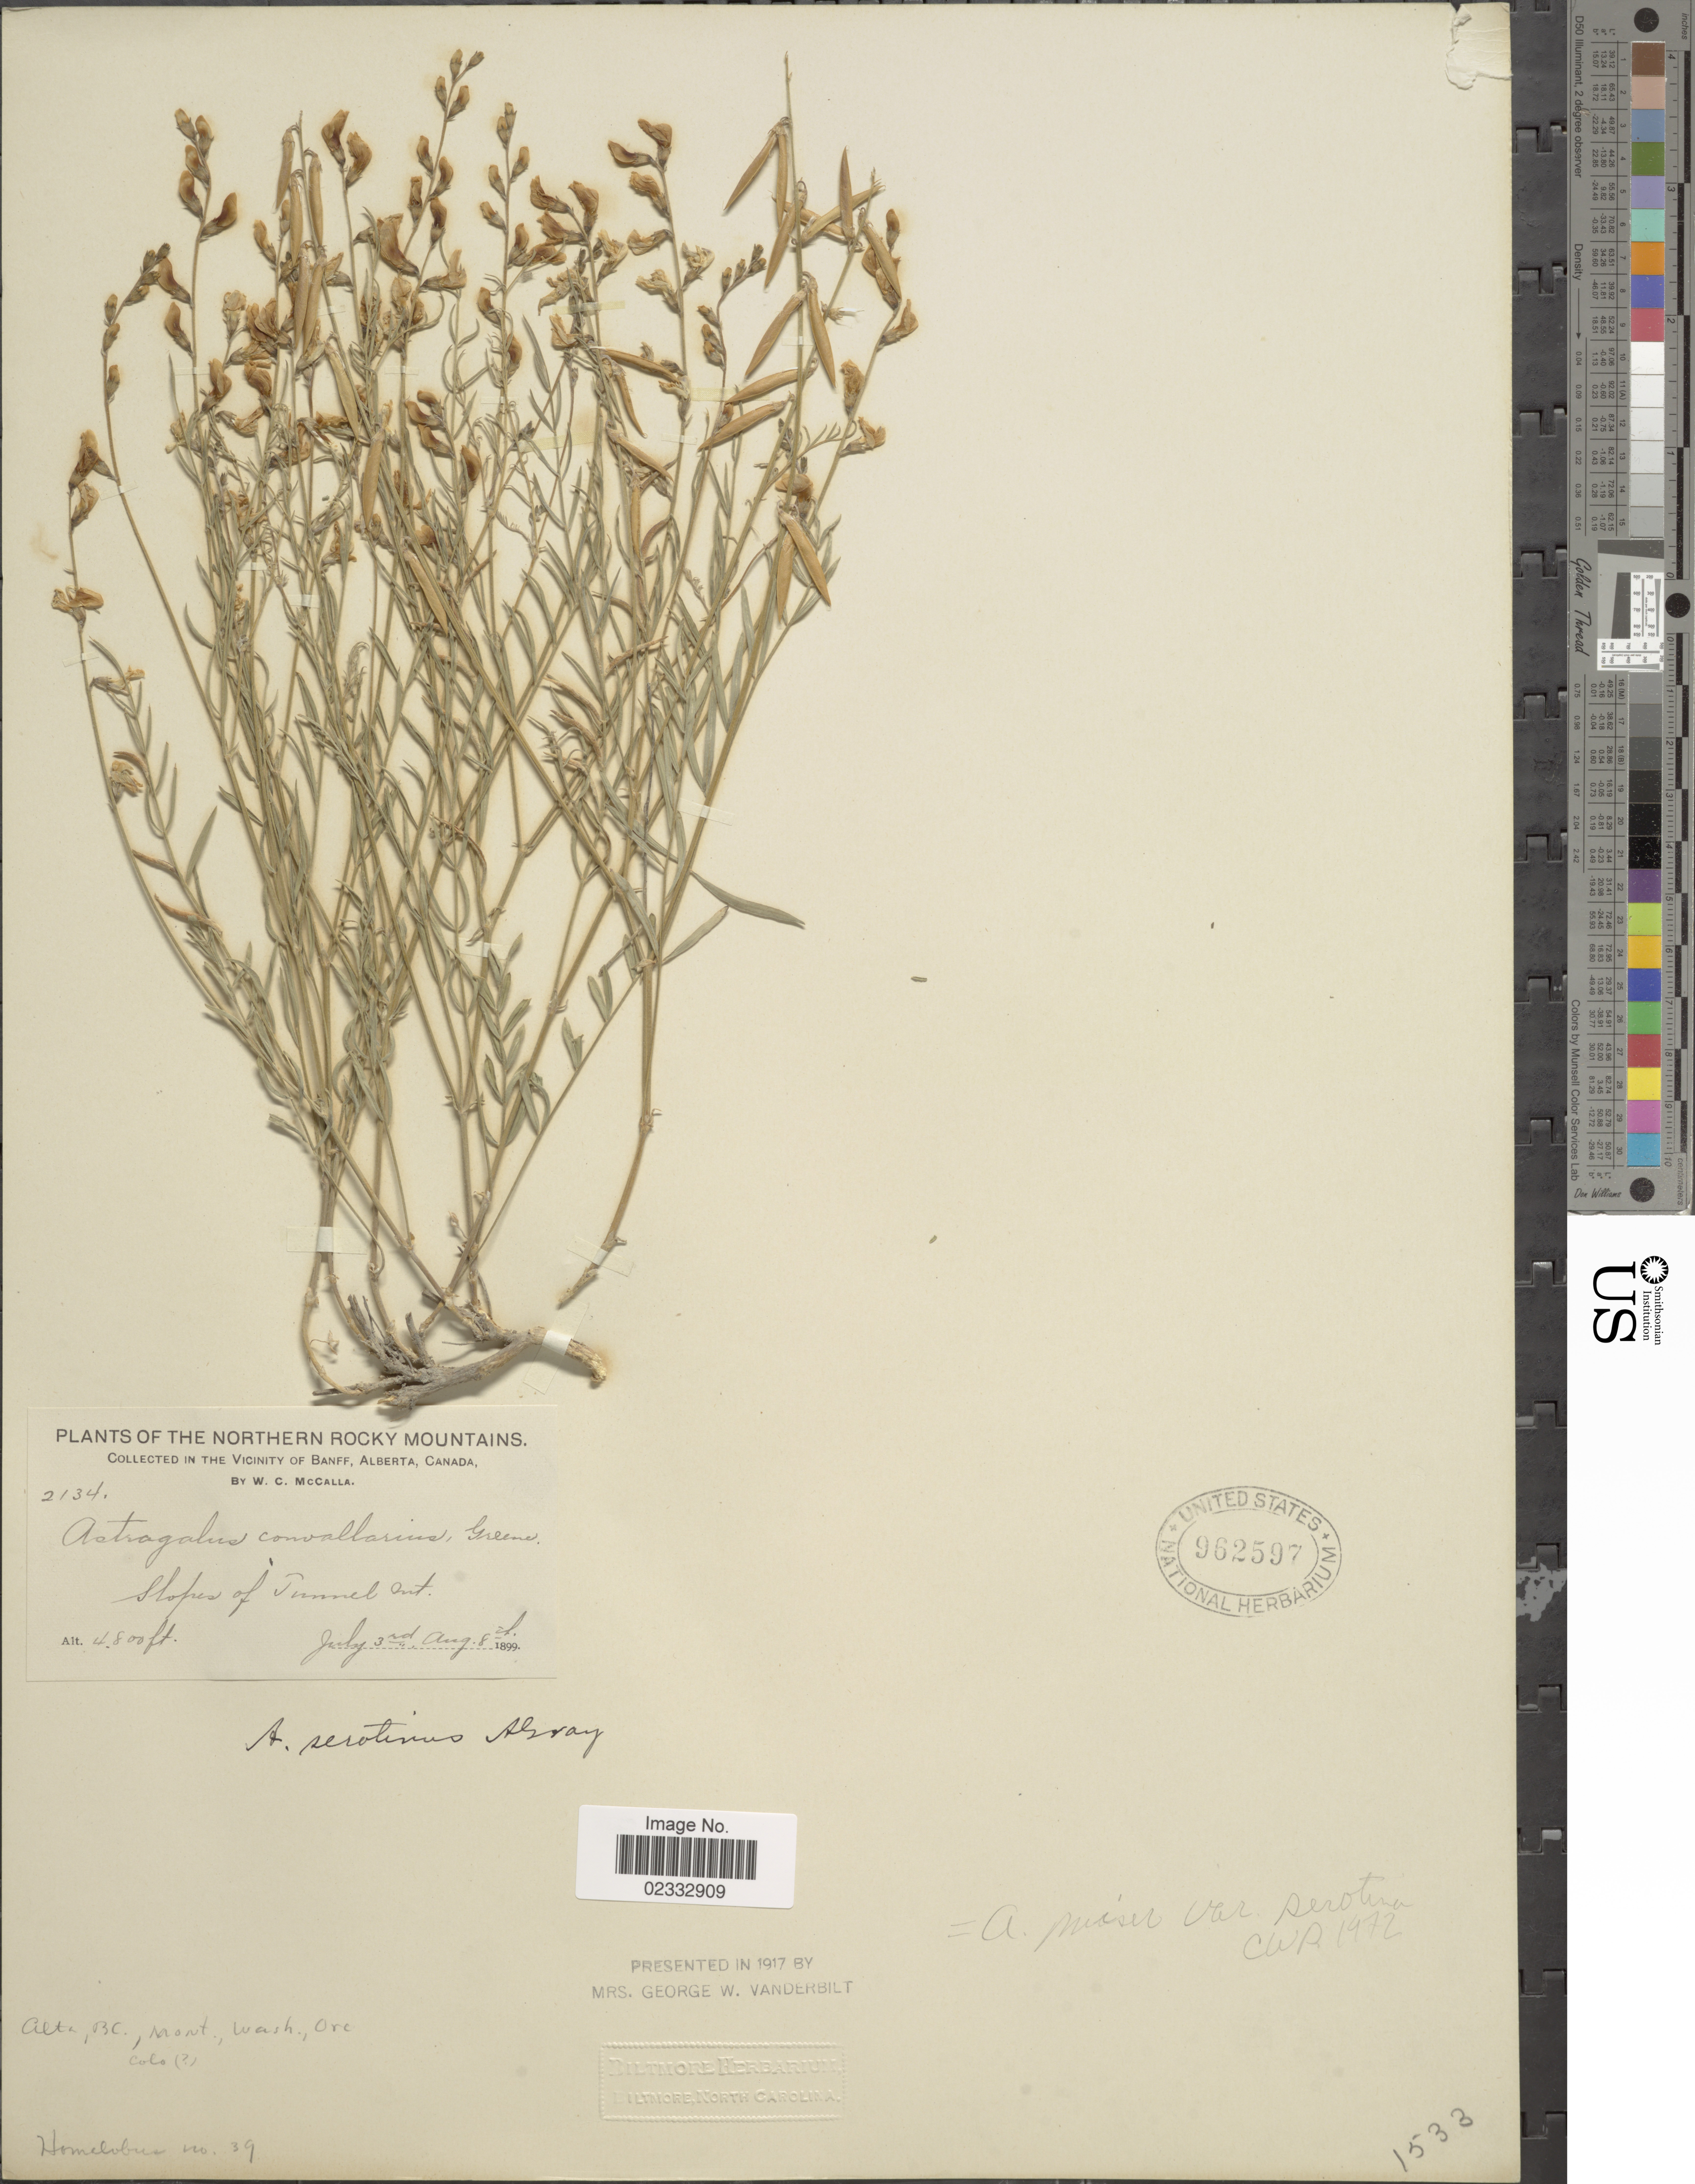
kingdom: Plantae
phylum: Tracheophyta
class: Magnoliopsida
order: Fabales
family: Fabaceae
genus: Astragalus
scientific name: Astragalus miser var. serotinus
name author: (A. Gray) Barneby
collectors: W. McCalla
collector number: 2134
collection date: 1899-07-03/1899-08-08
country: Canada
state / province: Alberta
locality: Northern Rocky Mountains, The Vicinity of Banff, Slopes of Tunnel Mt.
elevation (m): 1463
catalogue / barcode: US 962597